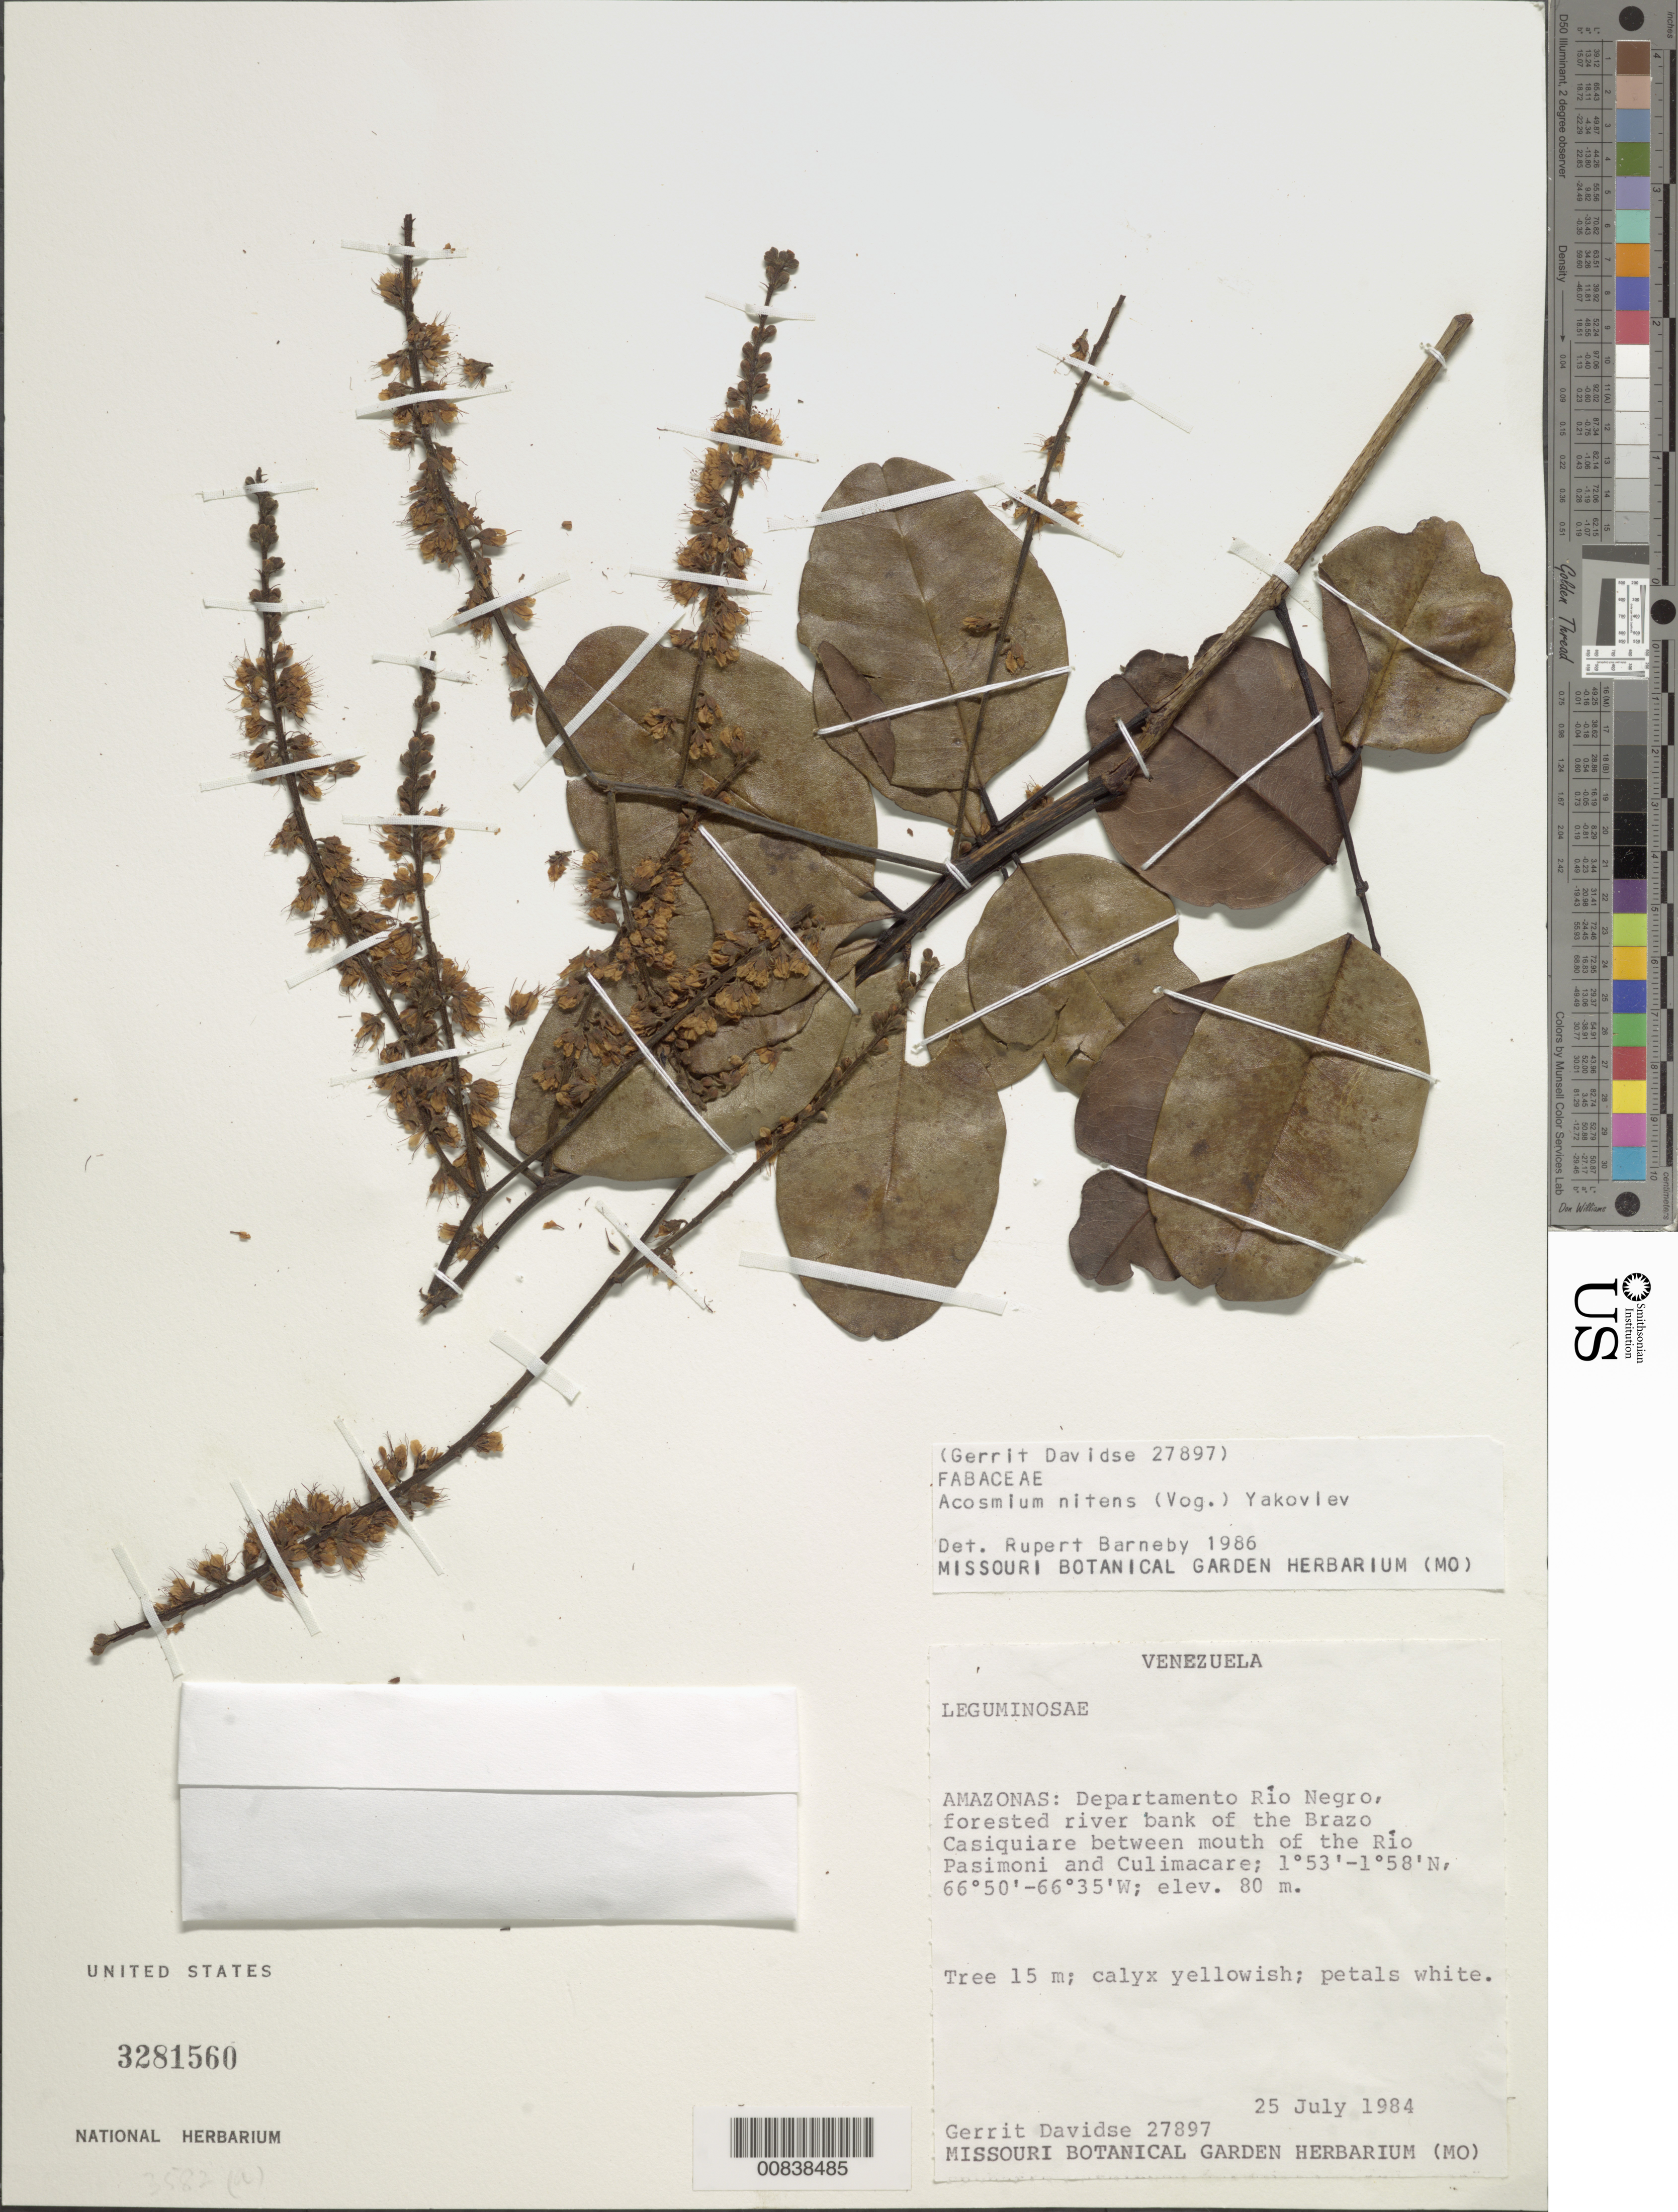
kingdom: Plantae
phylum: Tracheophyta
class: Magnoliopsida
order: Fabales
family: Fabaceae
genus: Acosmium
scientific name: Acosmium nitens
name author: (Vogel) Yakovlev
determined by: Barneby, Rupert C., (NY)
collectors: G. Davidse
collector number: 27897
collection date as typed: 25-Jul-84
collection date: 1984-07-25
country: Venezuela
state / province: Amazonas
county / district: Río Negro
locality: Brazo Casiquiare betw. mouth of Río Pasimoni and Cullimarce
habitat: Forested river bank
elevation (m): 80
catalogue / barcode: US 3281560